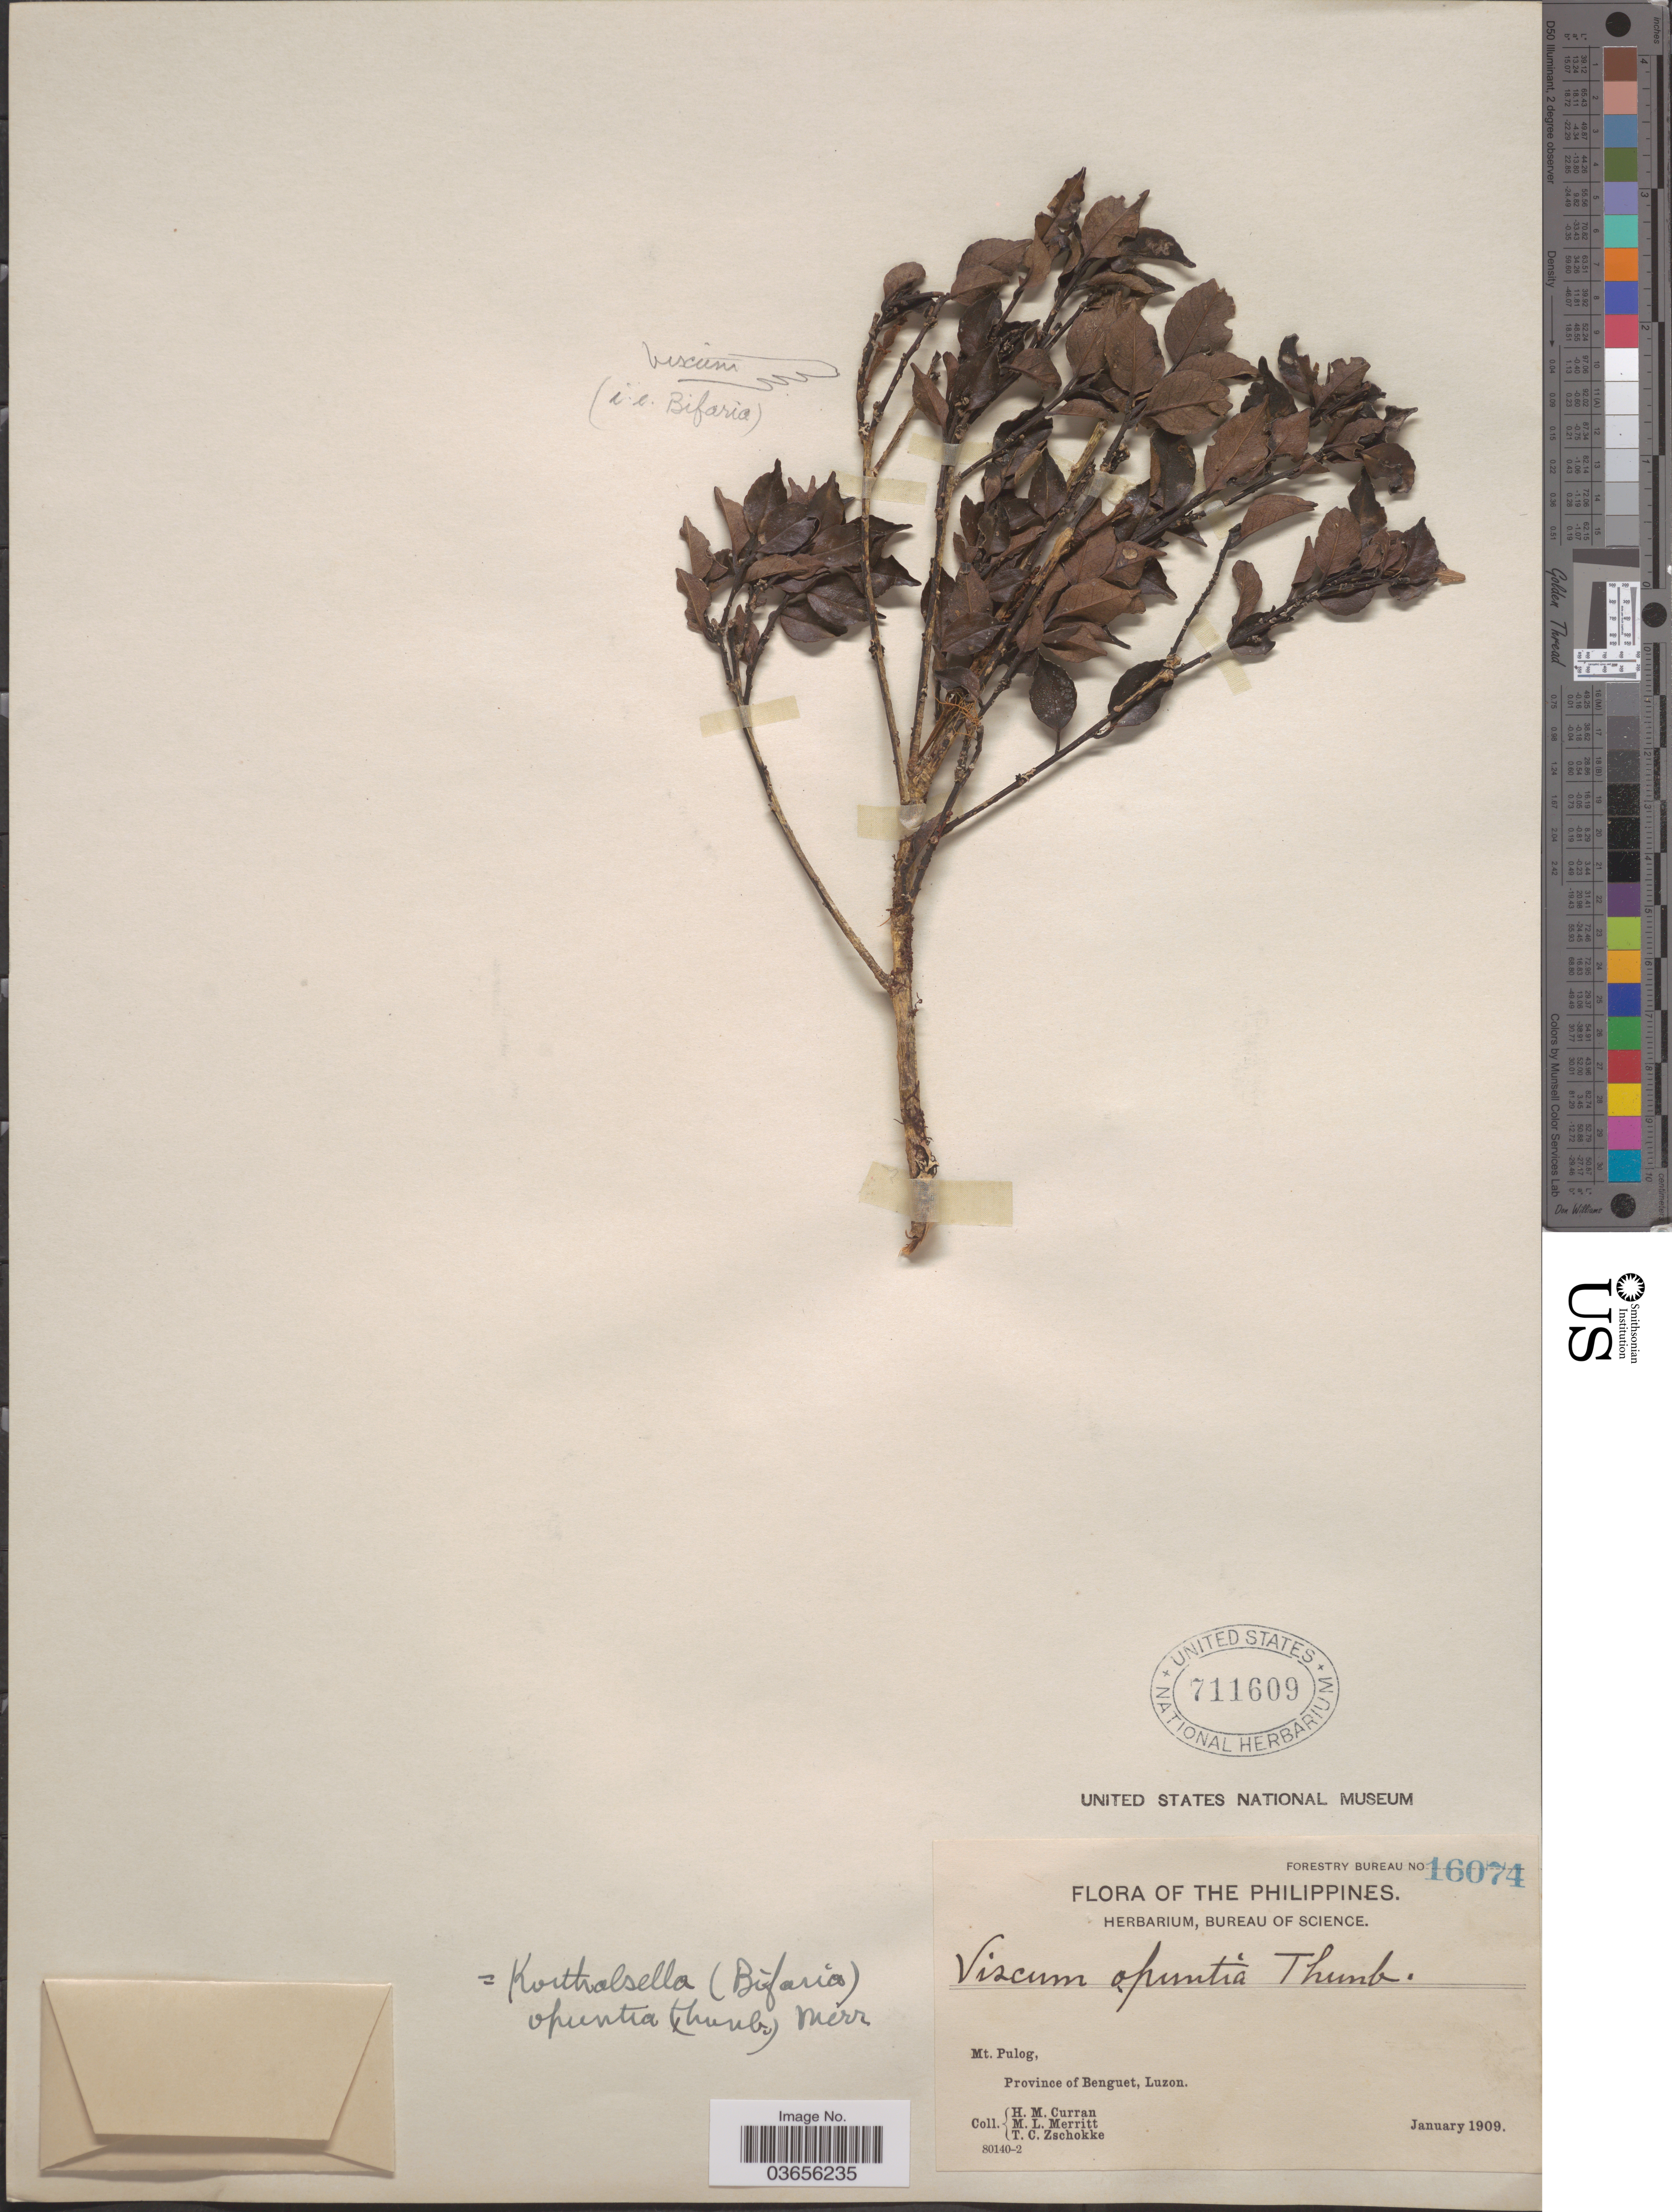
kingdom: Plantae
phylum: Tracheophyta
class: Magnoliopsida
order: Santalales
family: Viscaceae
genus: Korthalsella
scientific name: Korthalsella opuntia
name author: (Thunb.) Merr.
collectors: H. M. Curran, M. L. Merritt & T. C. Zschokke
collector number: Forestry Bureau 16074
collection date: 1909-01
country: Philippines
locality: Mt. Pulog, Province of Benguet, Luzon.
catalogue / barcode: US 711609